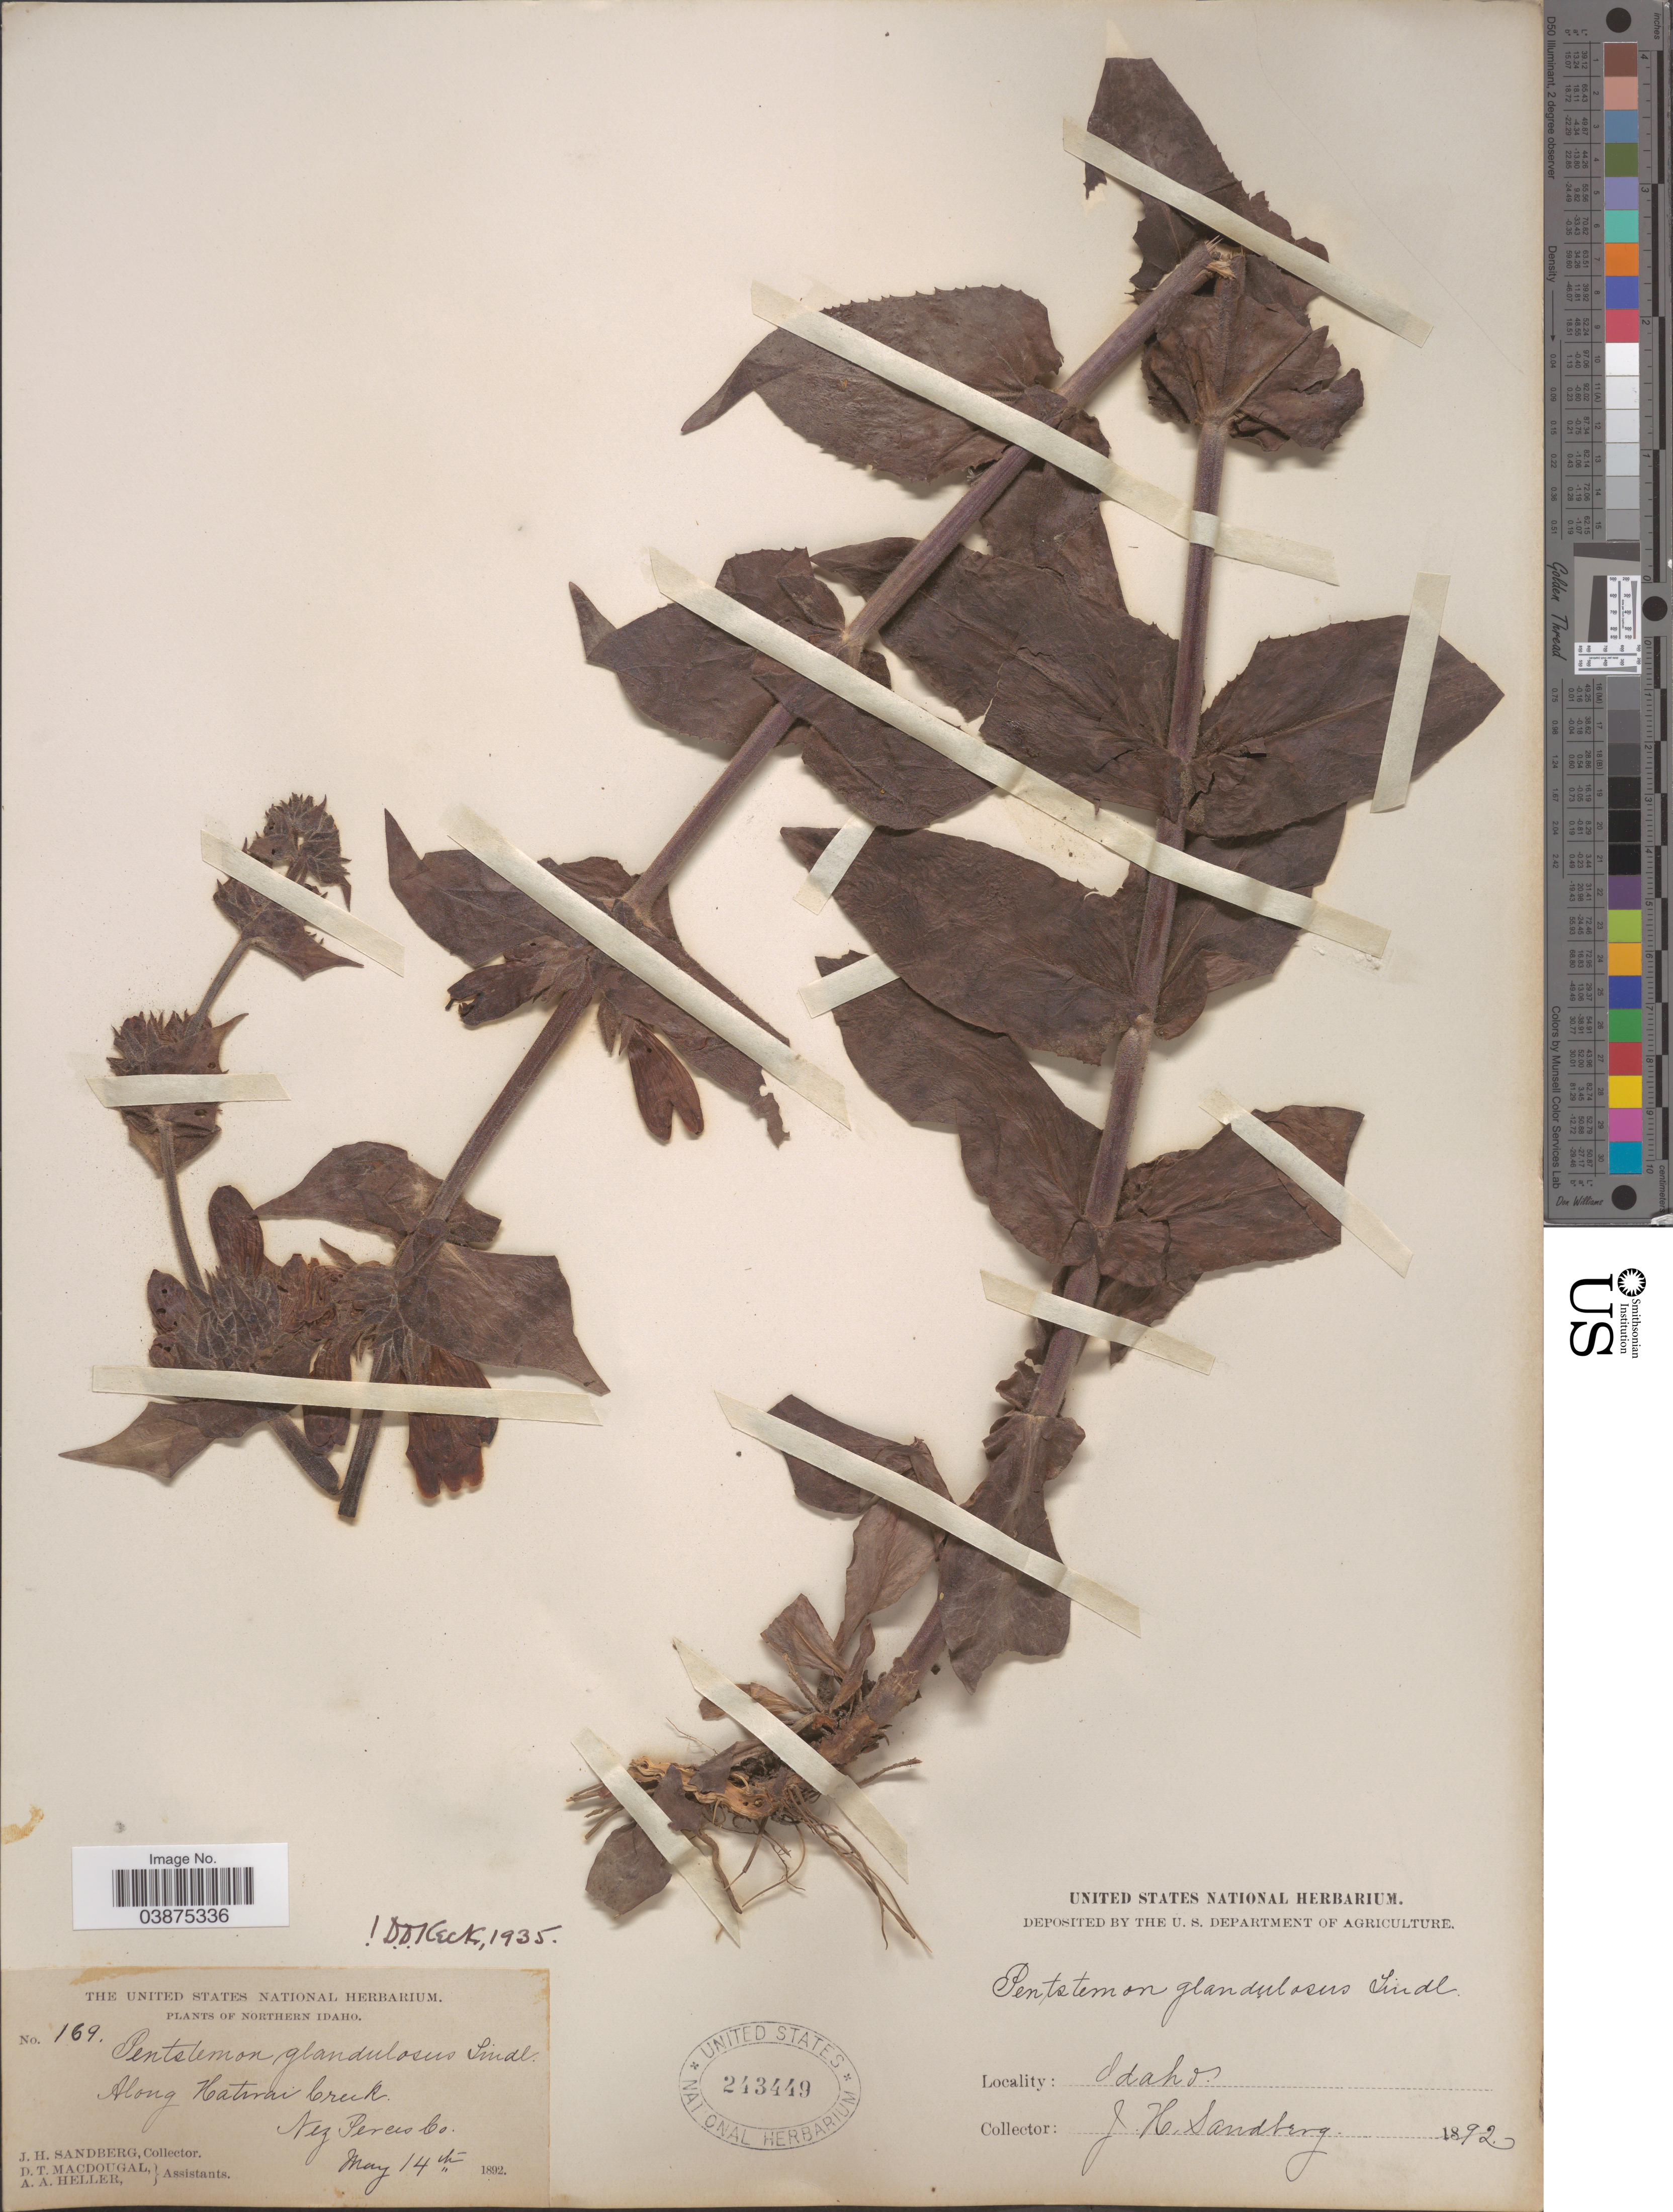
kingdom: Plantae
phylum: Tracheophyta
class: Magnoliopsida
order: Lamiales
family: Plantaginaceae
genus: Penstemon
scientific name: Penstemon glandulosus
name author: Douglas ex Lindl.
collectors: J. H. Sandberg, D. T. MacDougal & A. A. Heller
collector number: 169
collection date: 1892-05-14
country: United States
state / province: Idaho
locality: Nortern Idaho. Along Hatwai Creek. Nez Perces Co.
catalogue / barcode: US 243449